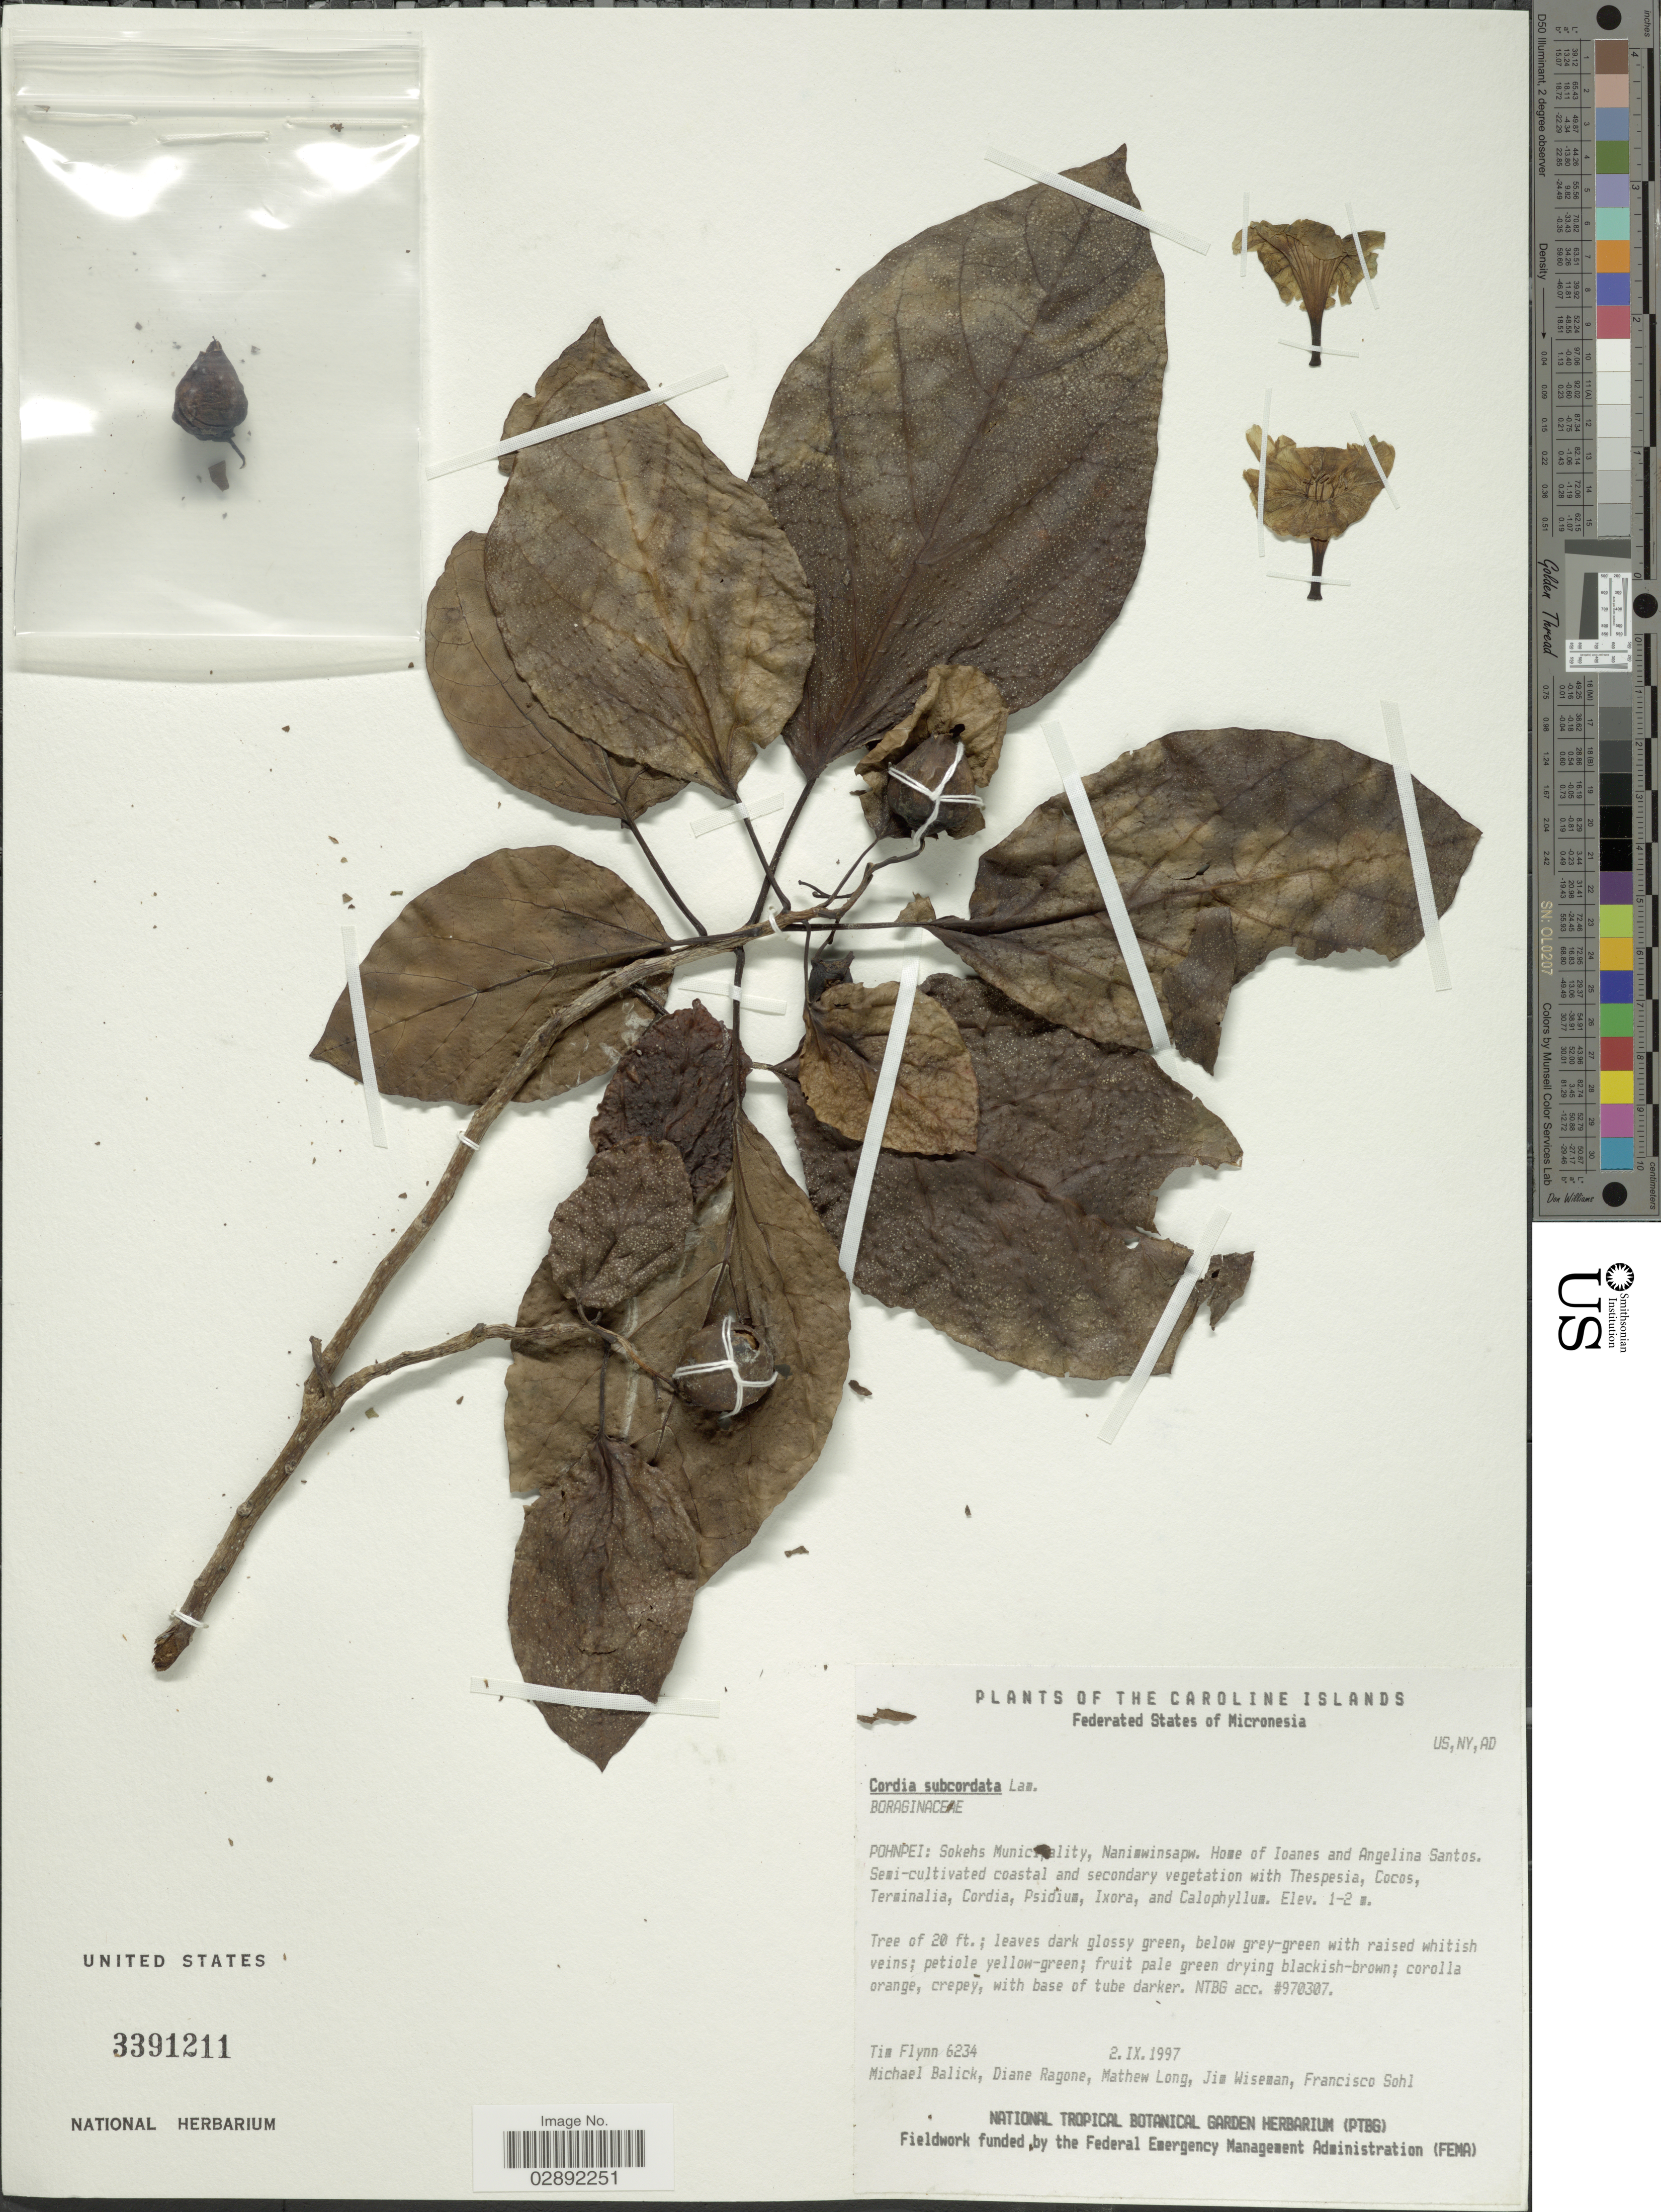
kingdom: Plantae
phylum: Tracheophyta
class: Magnoliopsida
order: Boraginales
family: Cordiaceae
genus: Cordia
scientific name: Cordia subcordata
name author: Lam.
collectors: T. Flynn, M. J. Balick, D. Ragone, M. Long & et al.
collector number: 6234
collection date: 1997-09-02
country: Micronesia, Federated States of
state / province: Pohnpei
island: Pohnpei [Ponape]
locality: Caroline Islands. Federated States of Micronesia. Sokehs Munic [illegible text]ality, Namimwinsapw. Home of Ioanes and Angelina Santos.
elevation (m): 1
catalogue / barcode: US 3391211